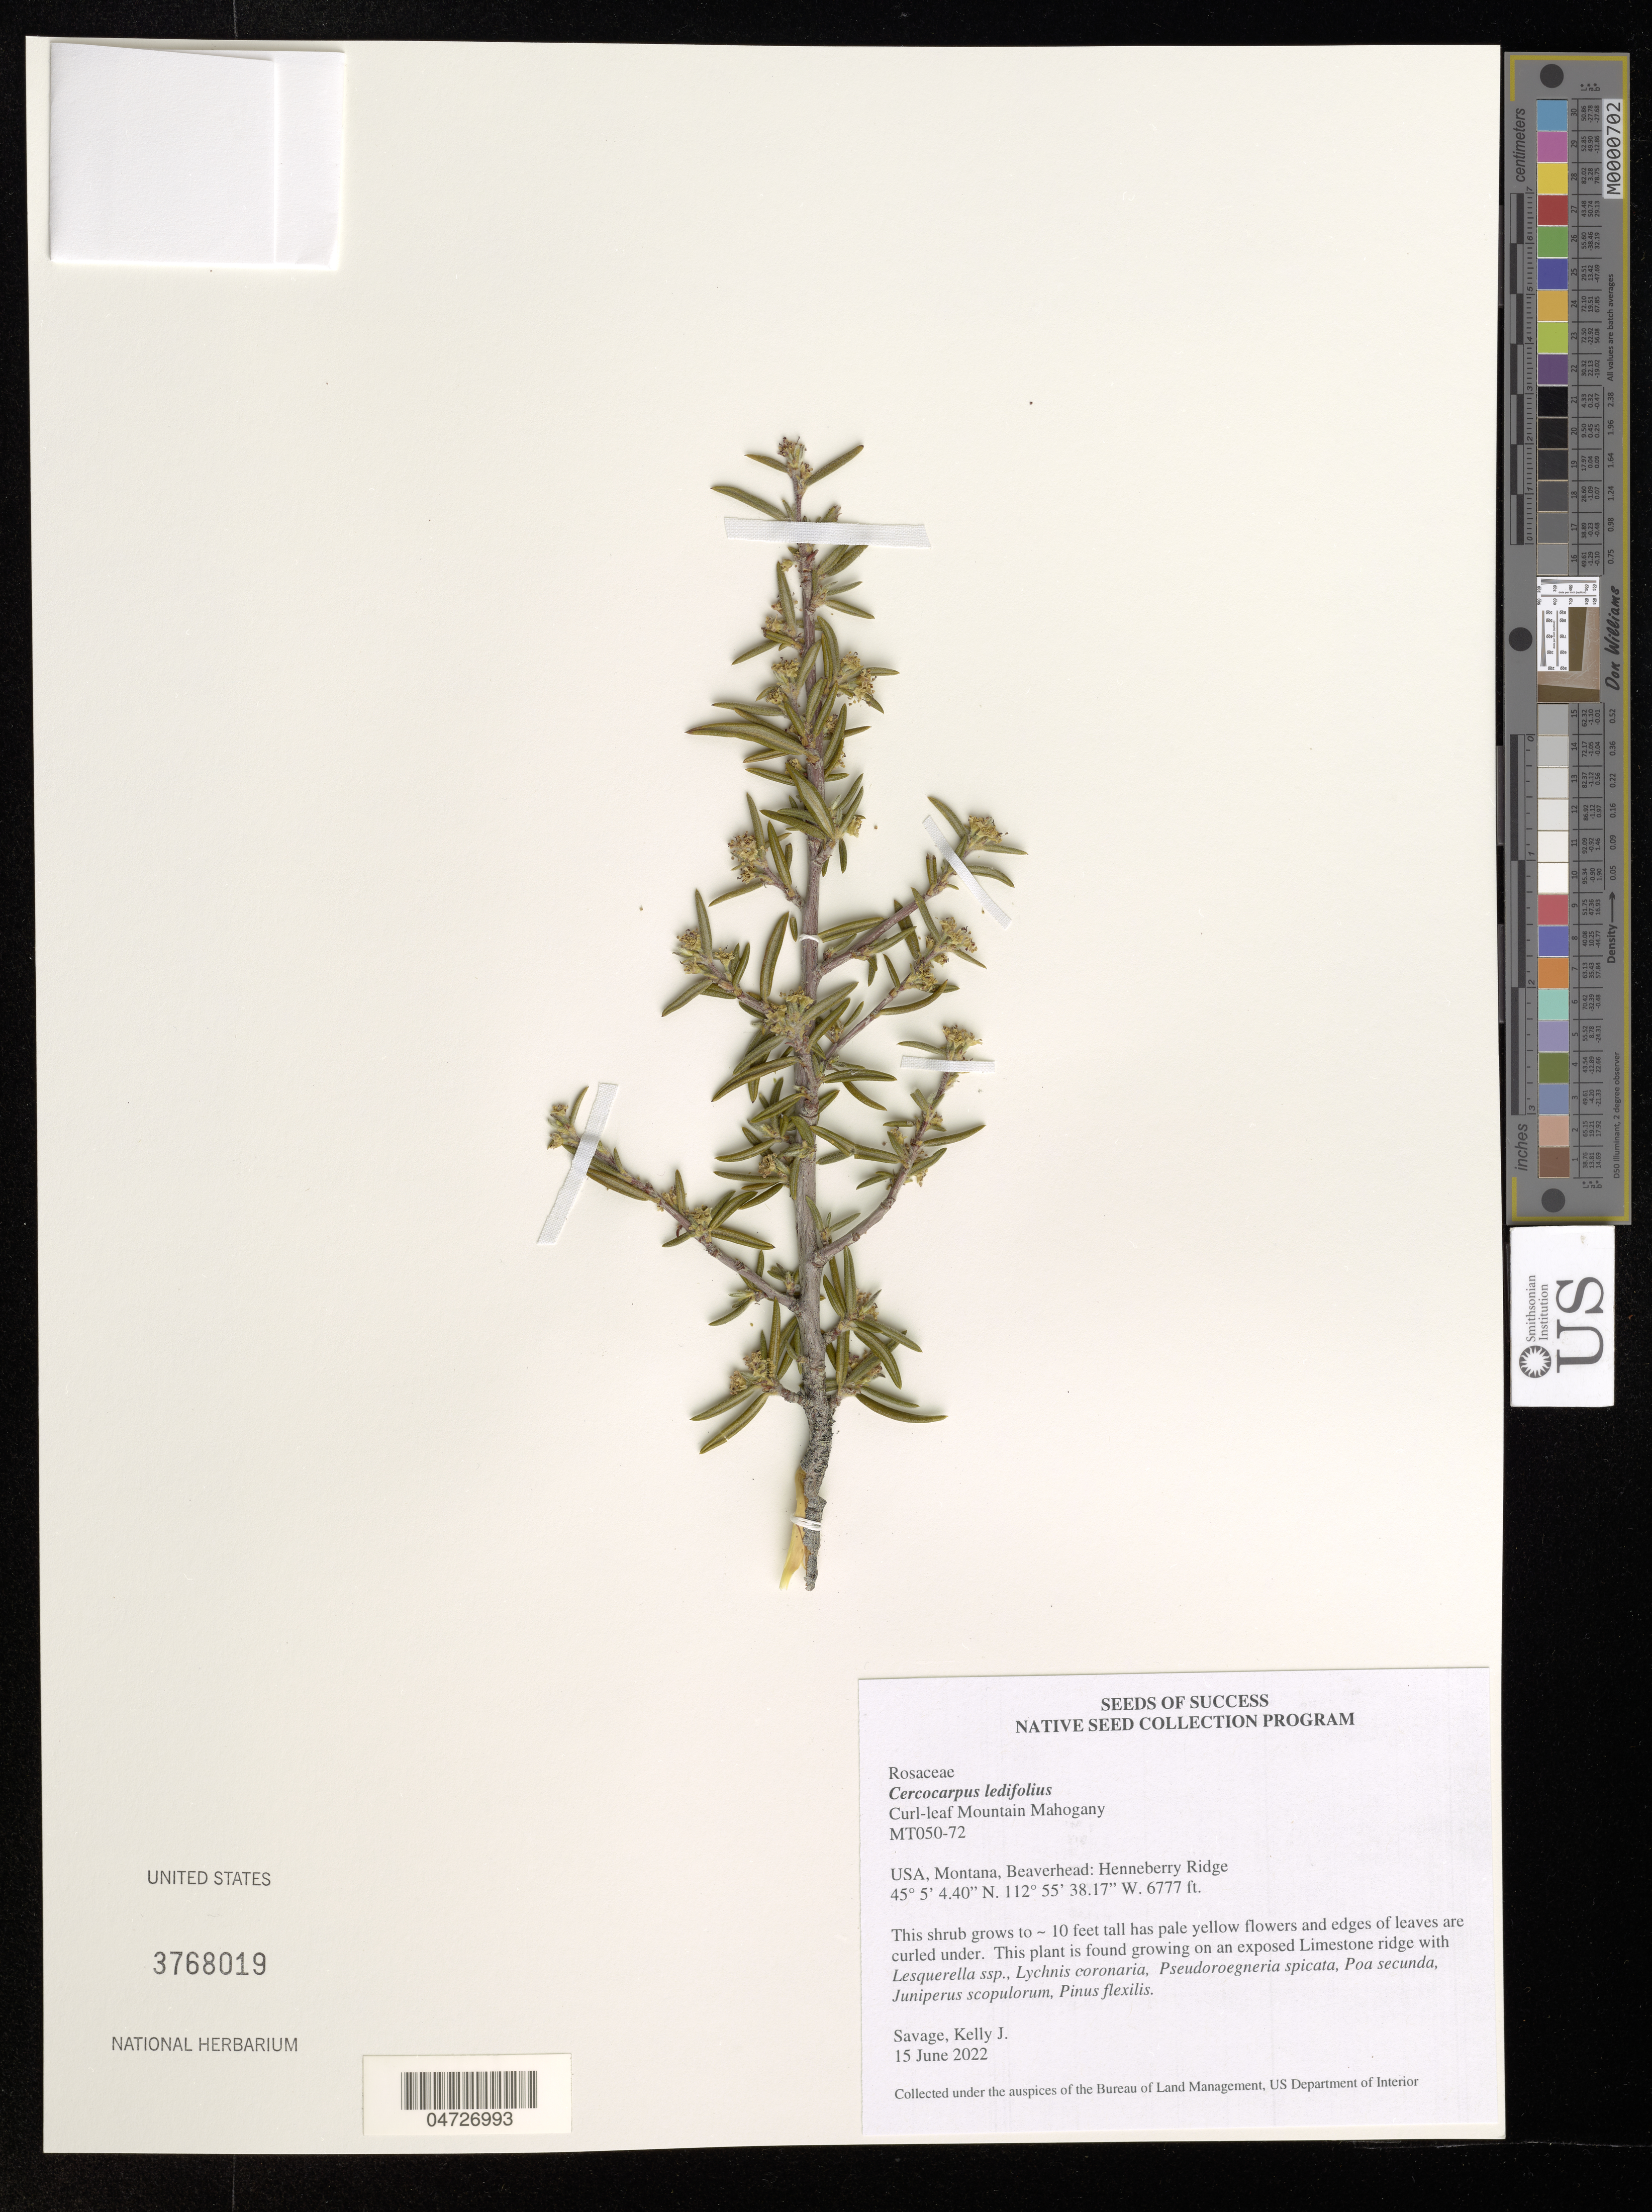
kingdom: Plantae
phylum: Tracheophyta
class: Magnoliopsida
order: Rosales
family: Rosaceae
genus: Cercocarpus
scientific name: Cercocarpus ledifolius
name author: Nutt.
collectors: K. Savage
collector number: MT050-72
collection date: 2022-06-15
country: Bulgaria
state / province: Montana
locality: Curl-leaf Mountain Mahogany. Beaverhead: Henneberry Ridge.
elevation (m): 2066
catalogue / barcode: US 3768019